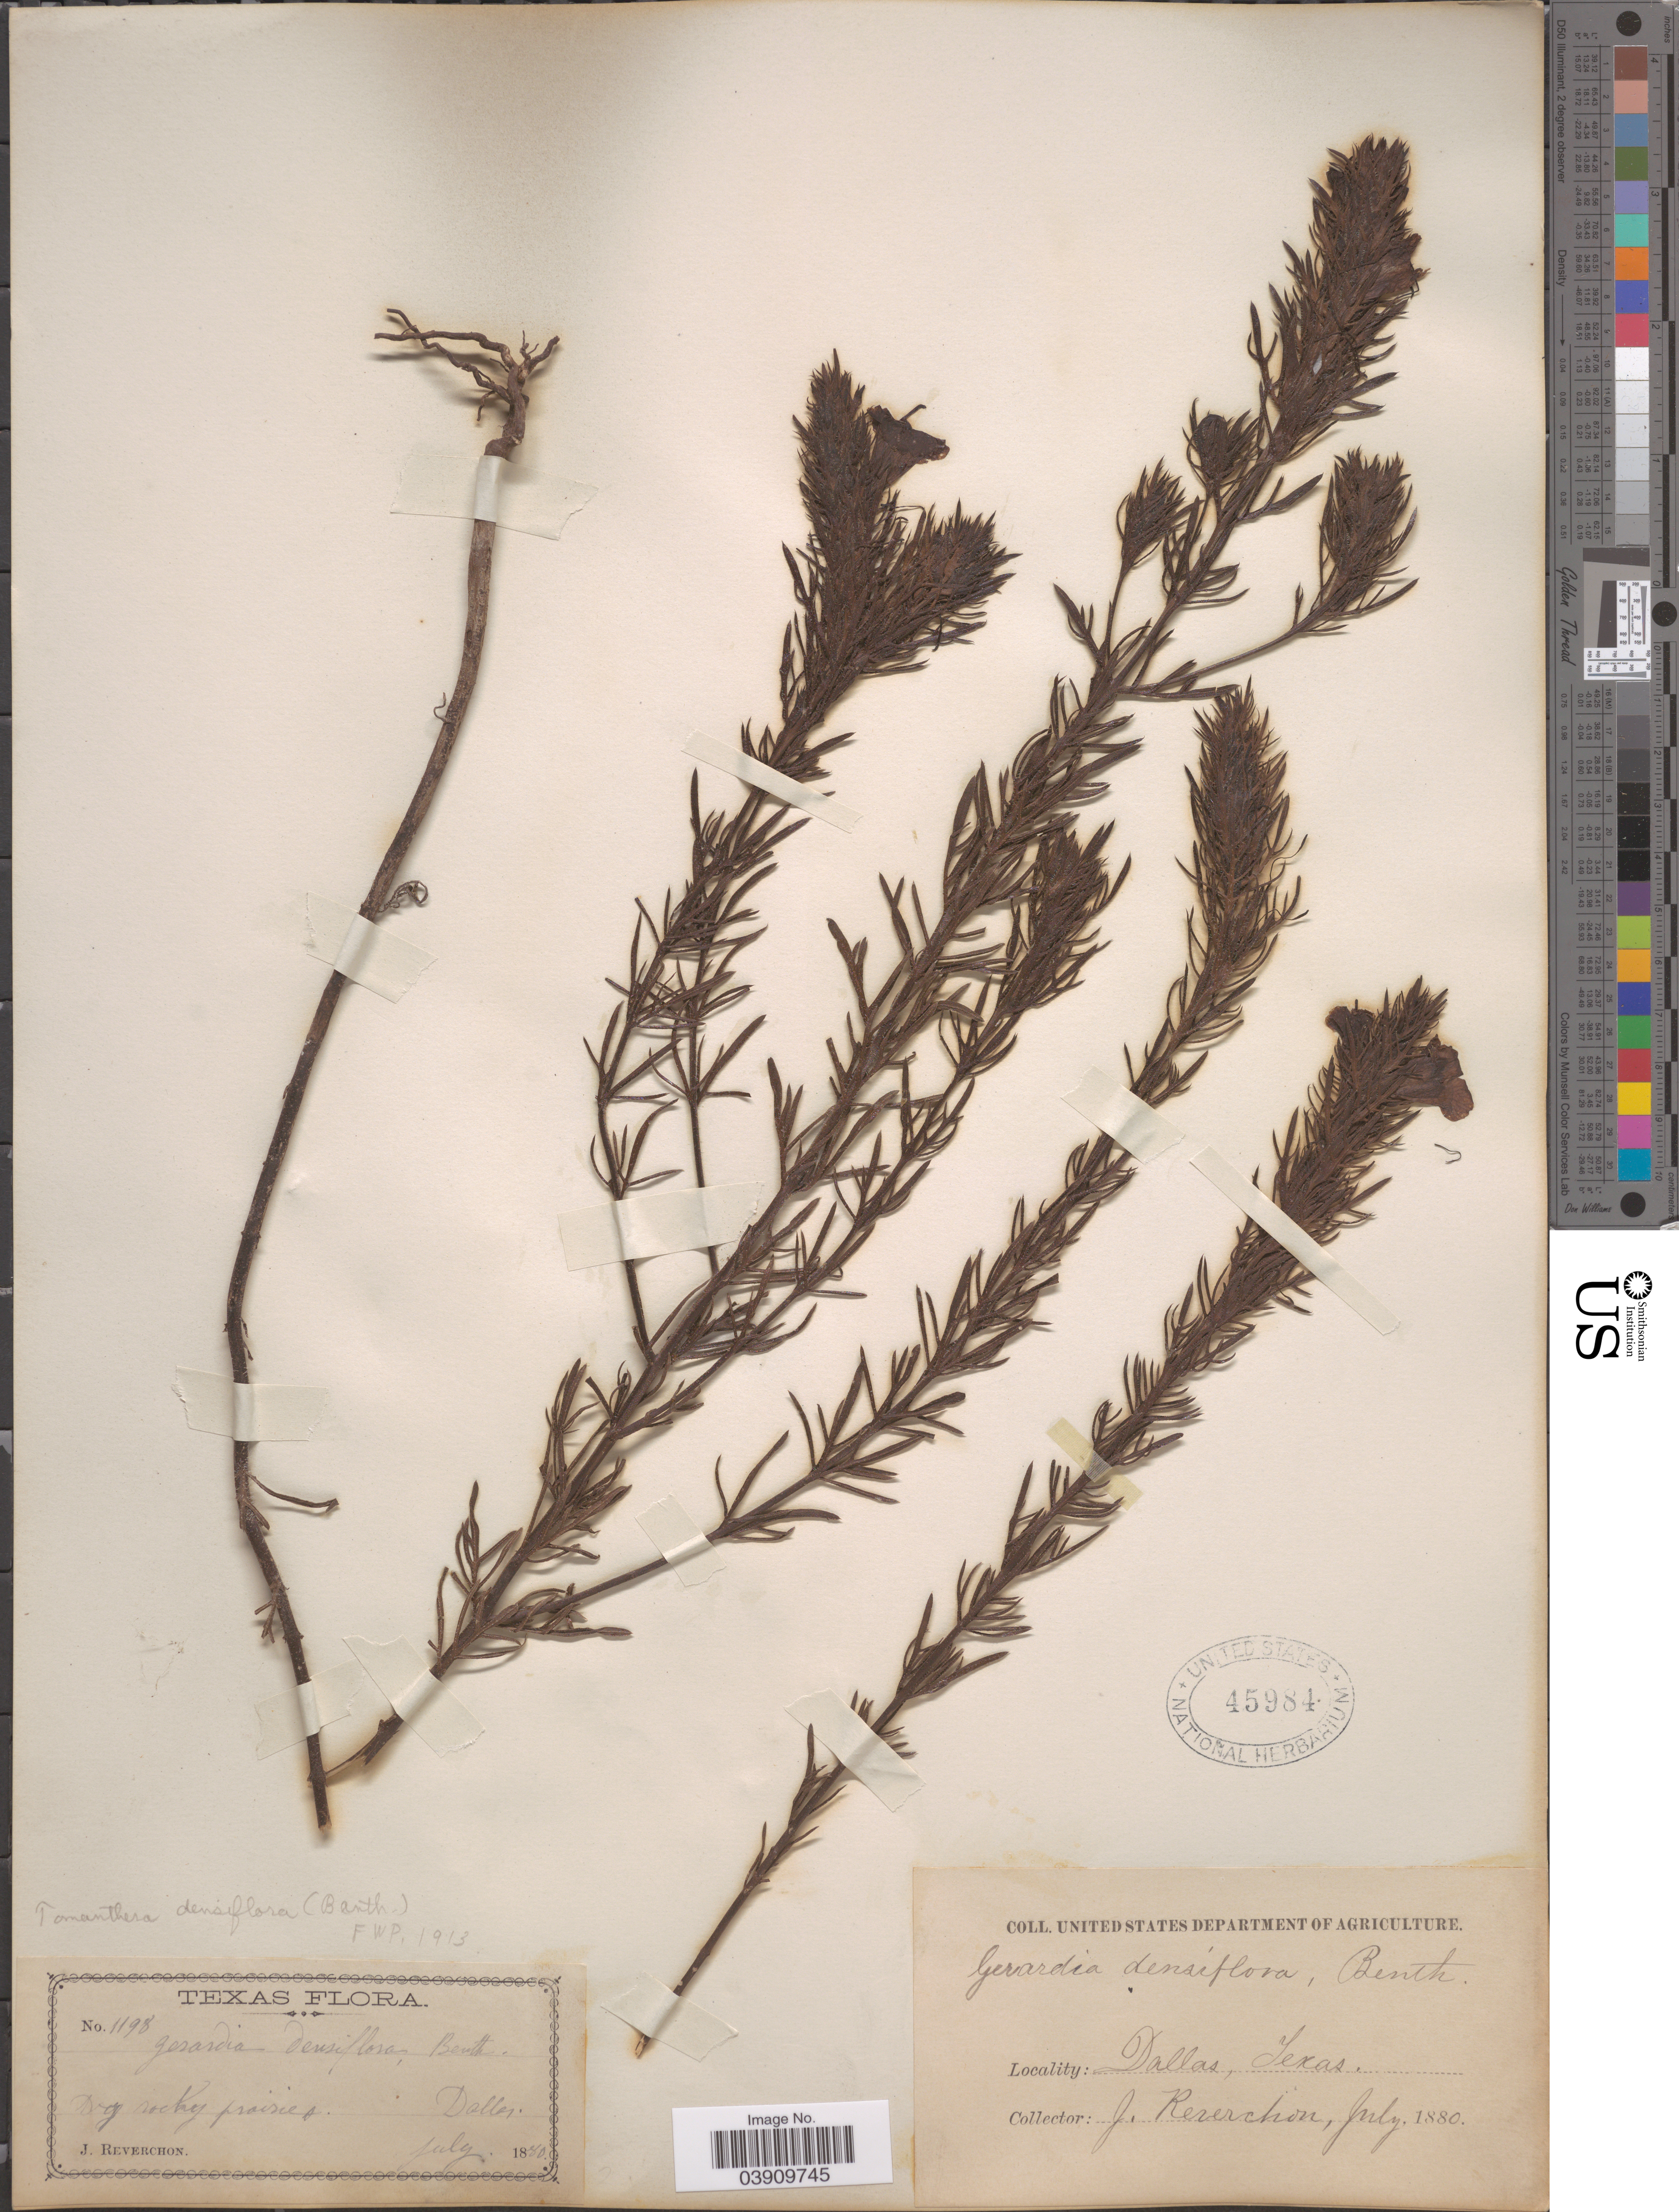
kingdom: Plantae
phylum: Tracheophyta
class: Magnoliopsida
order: Lamiales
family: Orobanchaceae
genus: Tomanthera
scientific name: Tomanthera densiflora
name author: (Benth.) Pennell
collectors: J. Reverchon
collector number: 1198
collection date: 1880-07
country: United States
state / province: Texas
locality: Dallas.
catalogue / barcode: US 45984